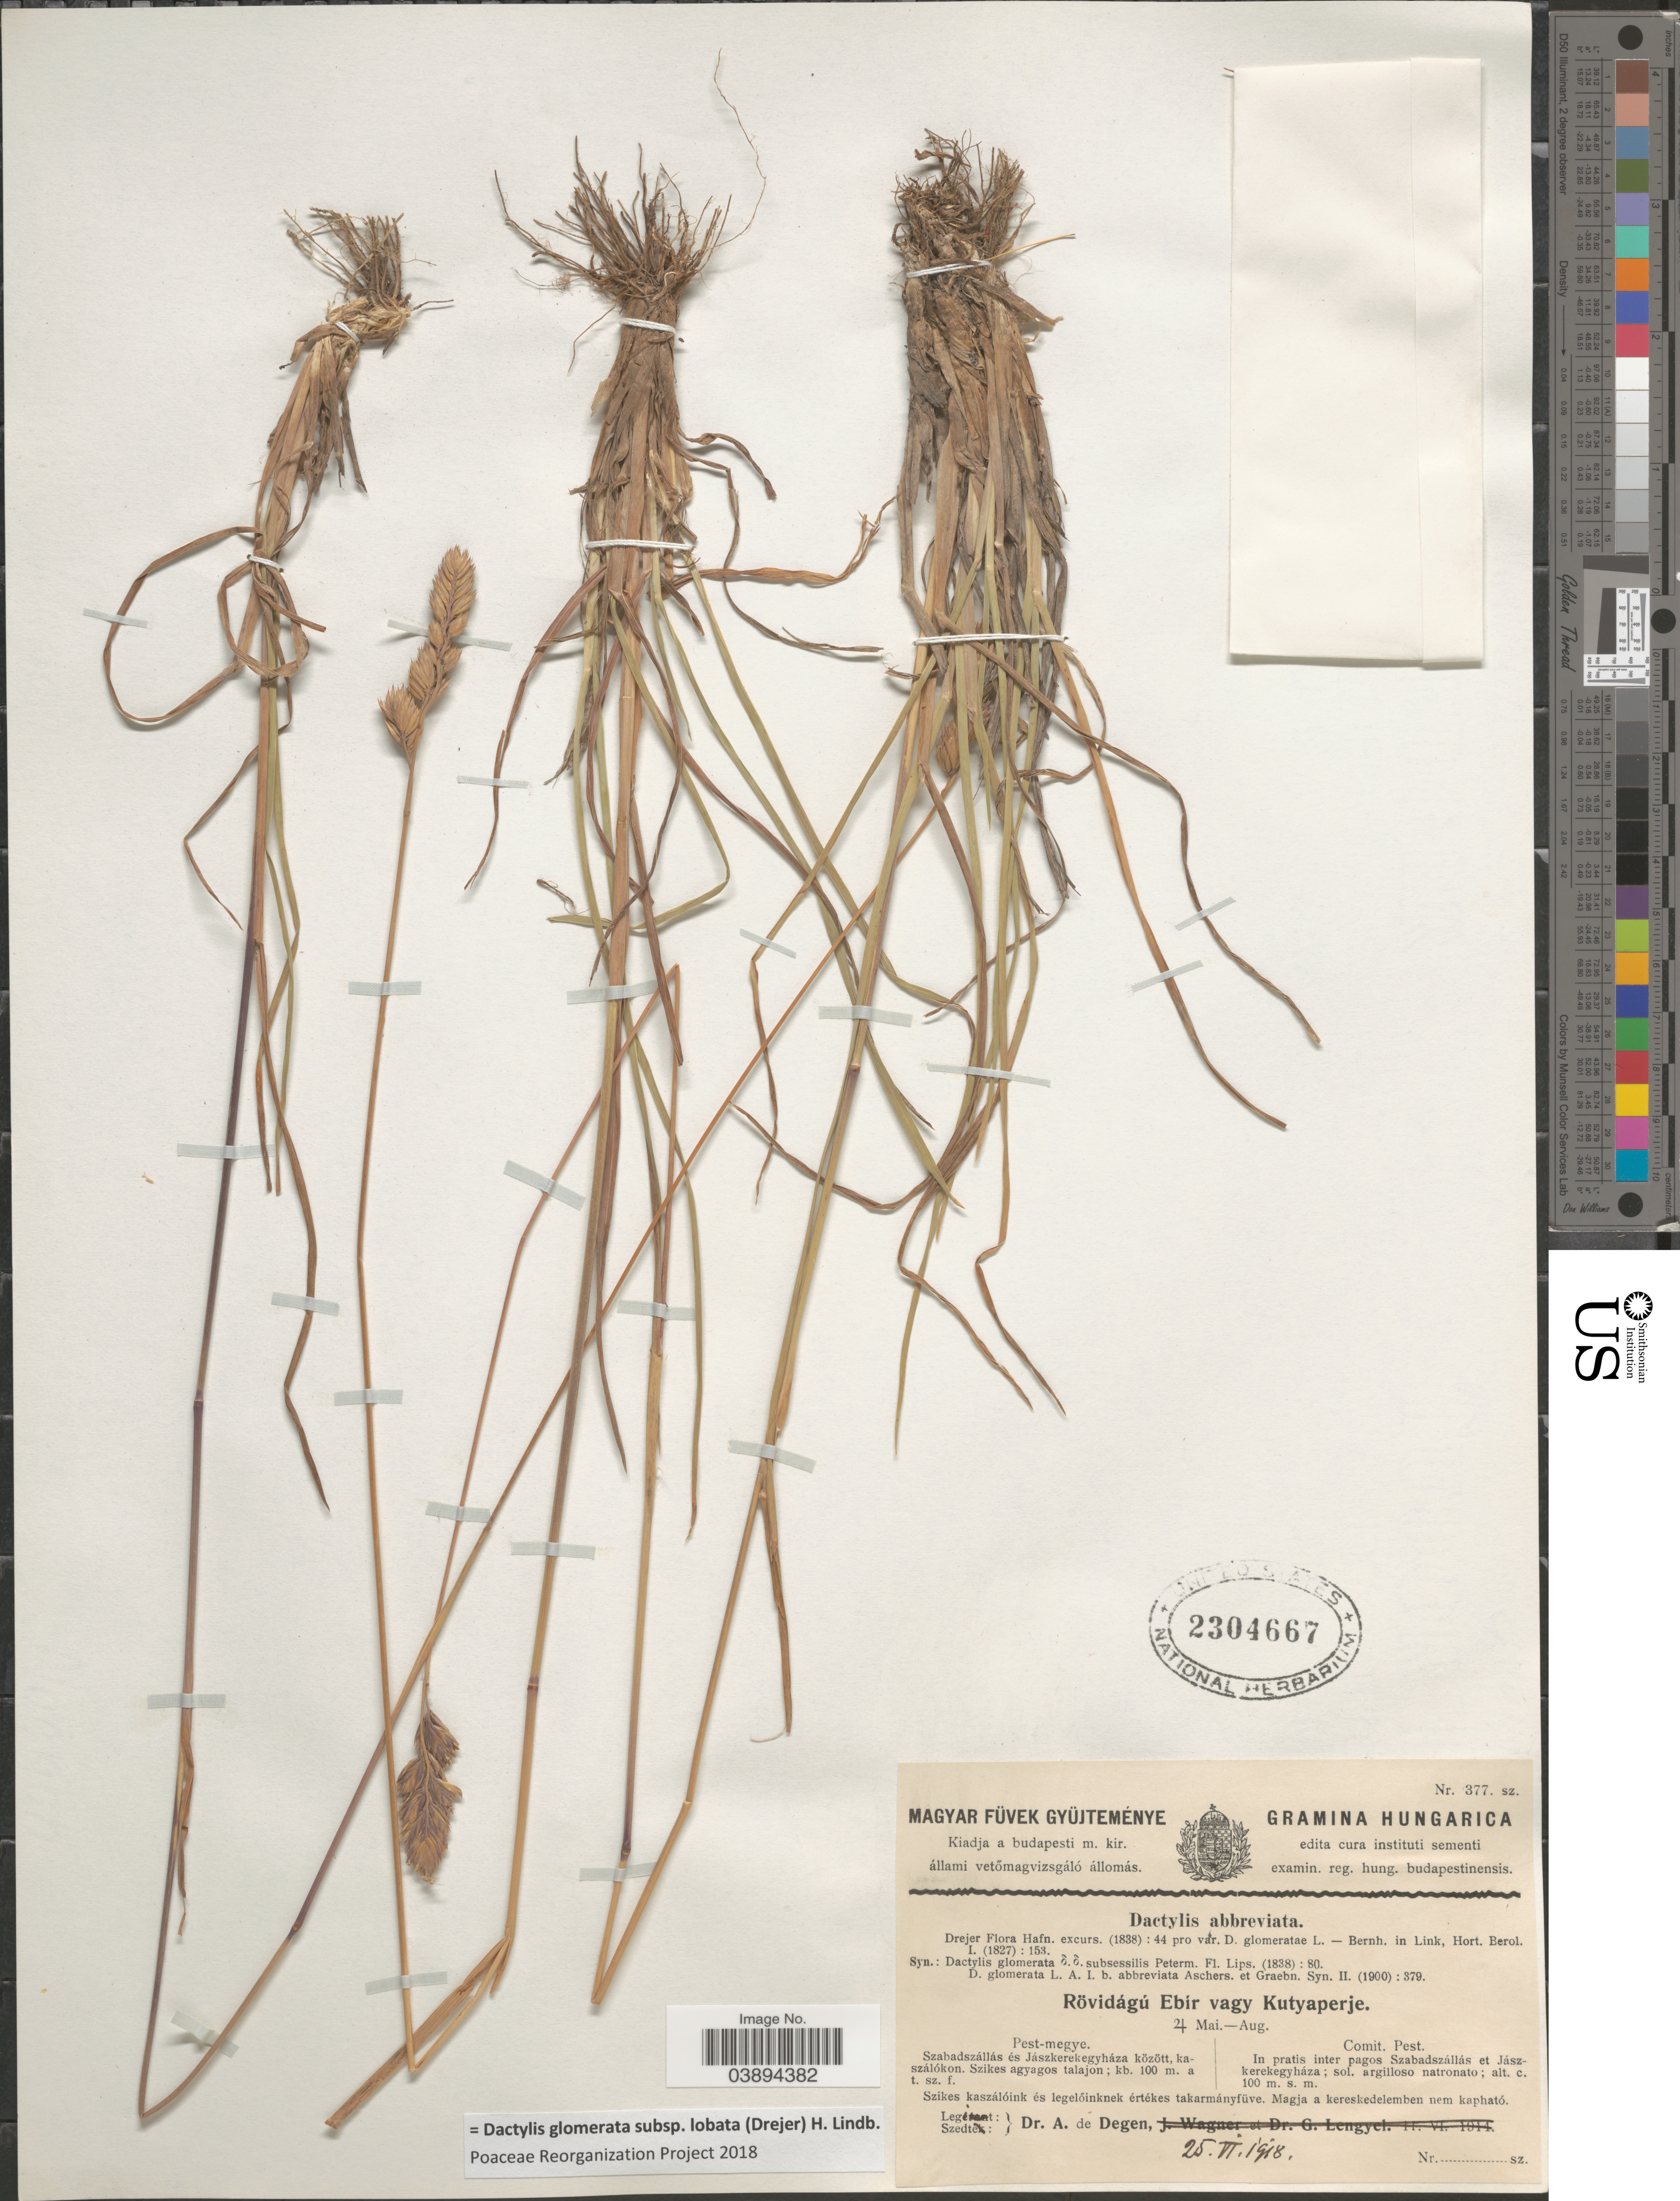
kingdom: Plantae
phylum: Tracheophyta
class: Liliopsida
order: Poales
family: Poaceae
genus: Dactylis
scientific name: Dactylis glomerata subsp. lobata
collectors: A. Degen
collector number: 377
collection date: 1918-06-25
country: Hungary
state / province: Pest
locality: Hungarica. Comit. Pest. In pratis inter pagos Szabadszállás et Jászkerekegyháza.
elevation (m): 100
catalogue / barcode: US 2304667